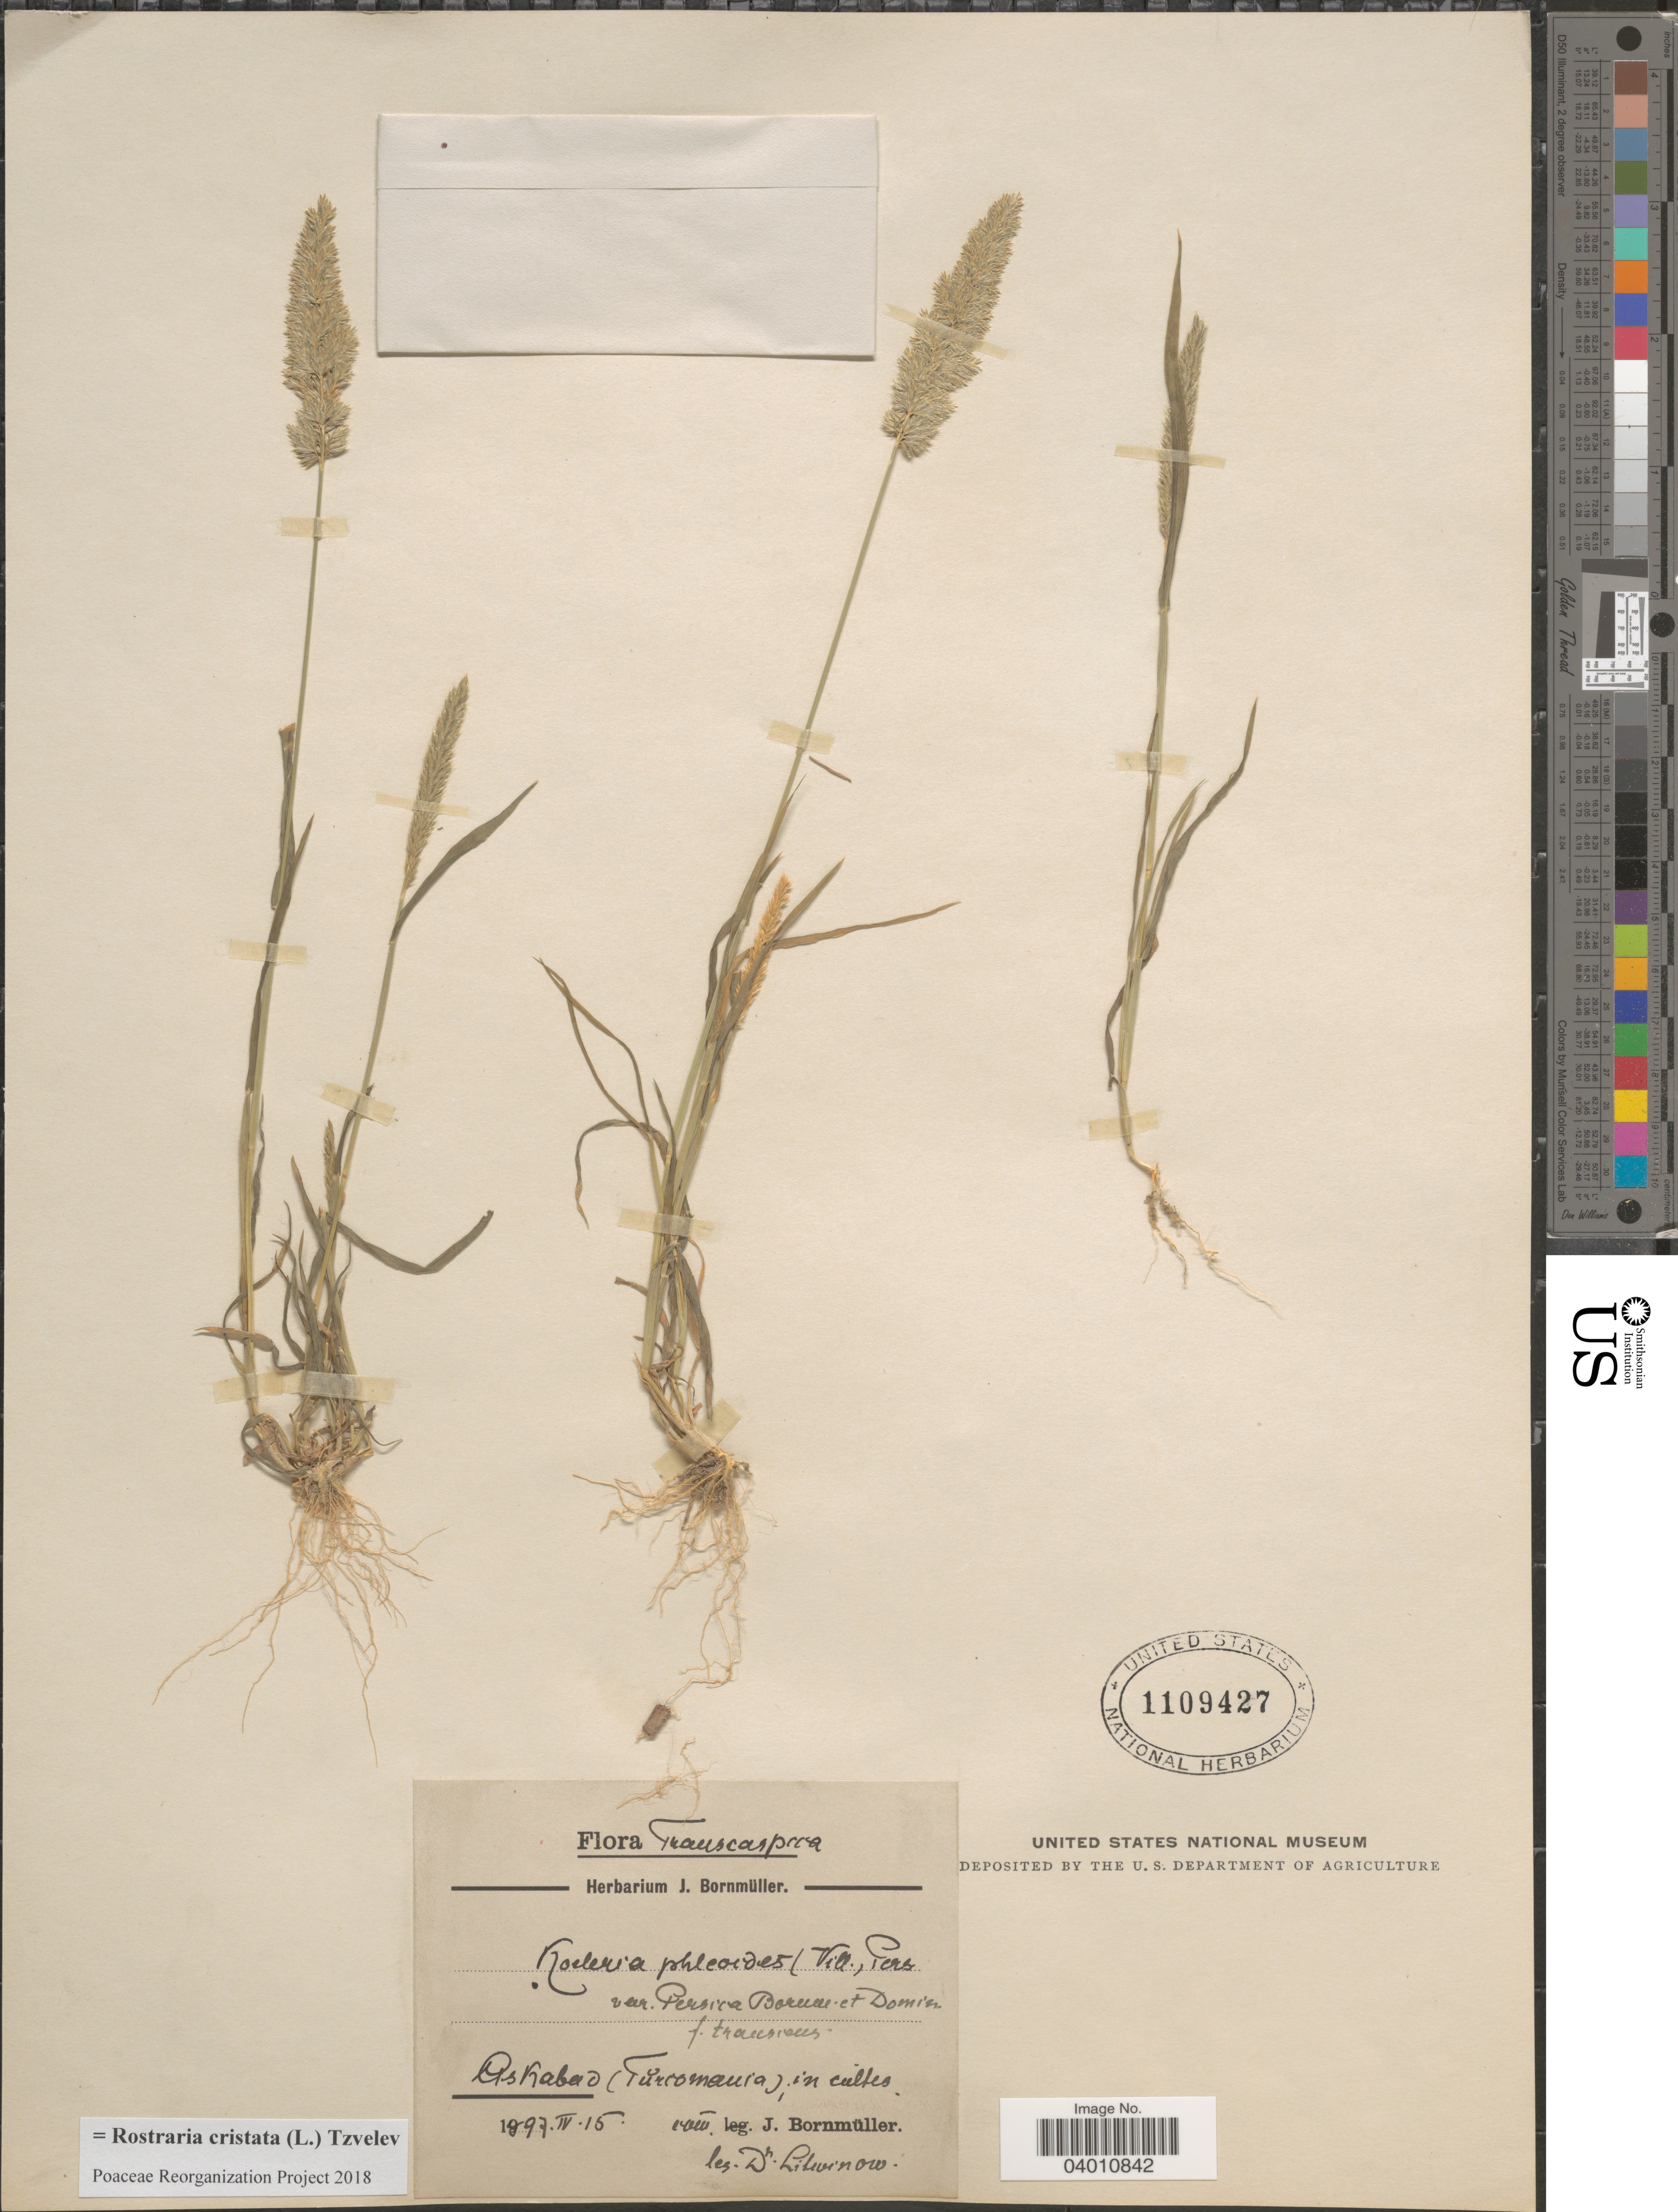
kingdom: Plantae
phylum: Tracheophyta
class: Liliopsida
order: Poales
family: Poaceae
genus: Rostraria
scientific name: Rostraria cristata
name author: (L.) Tzvelev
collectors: Litwinow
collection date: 1897-04-15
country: Turkmenistan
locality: Transcaspian. Askabad; in cultes.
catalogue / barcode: US 1109427